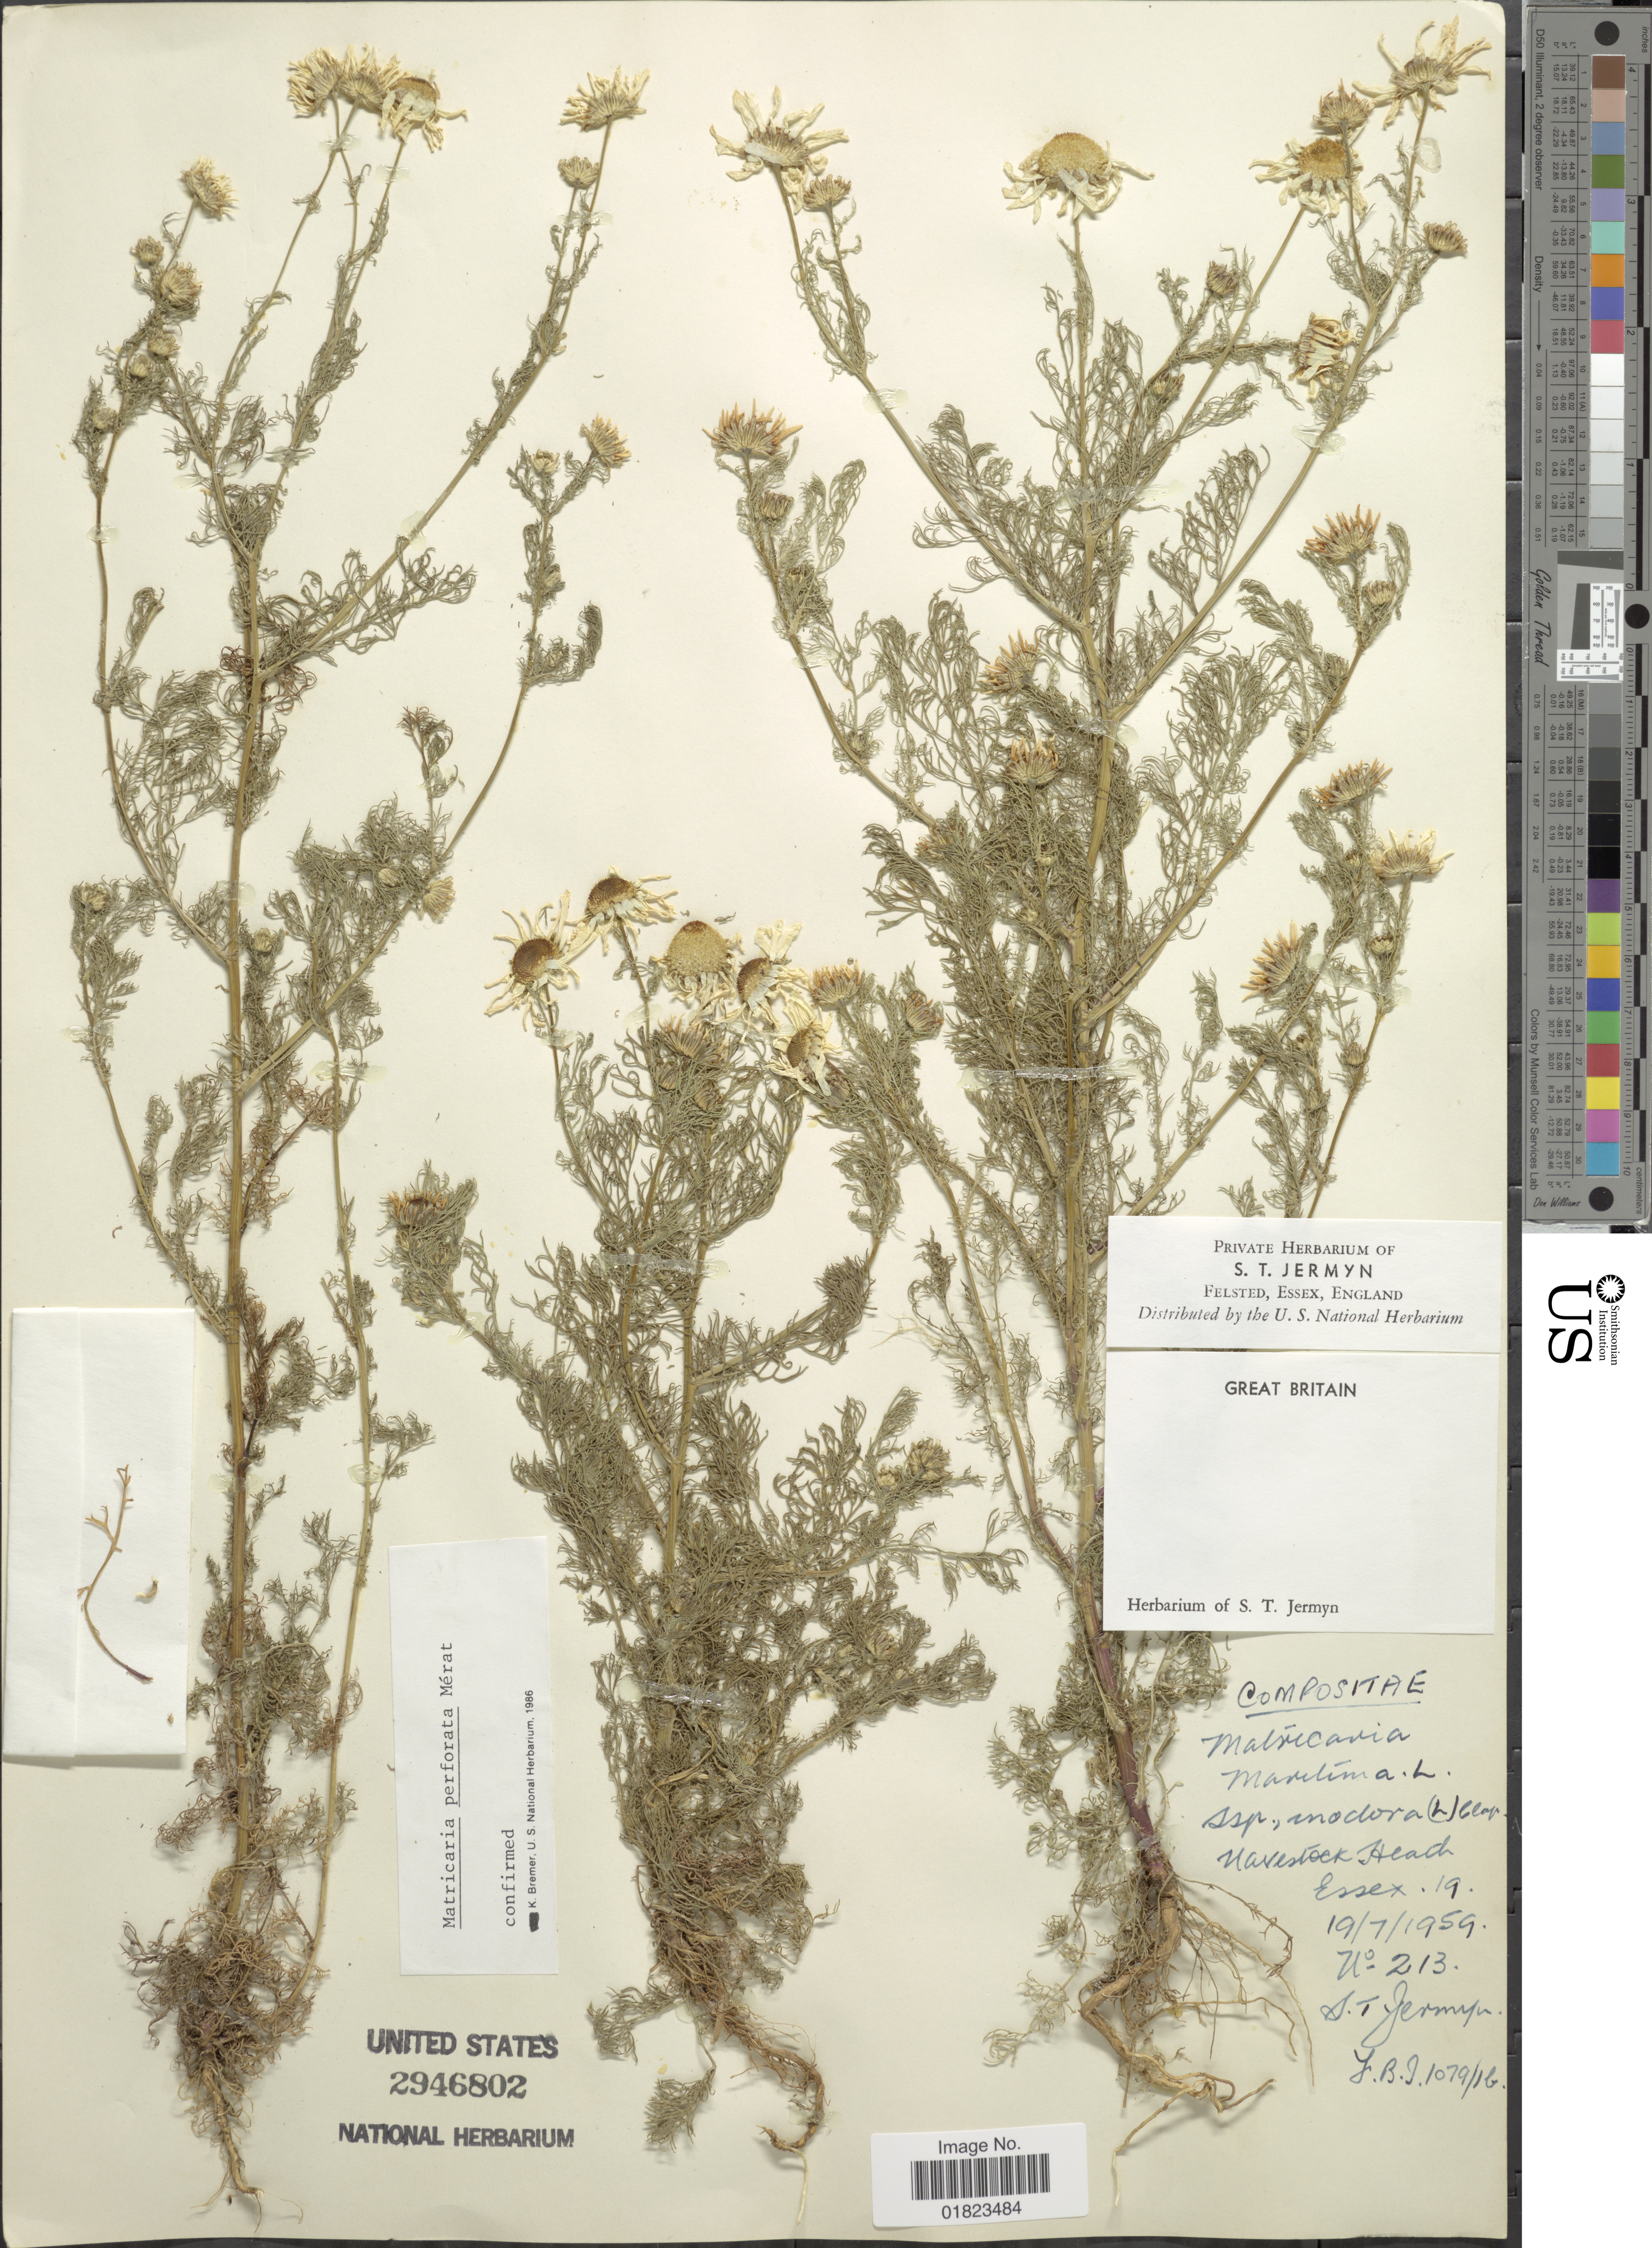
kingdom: Plantae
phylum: Tracheophyta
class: Magnoliopsida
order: Asterales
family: Asteraceae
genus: Tripleurospermum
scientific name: Tripleurospermum perforatum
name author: (Mérat) Laínz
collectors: S. Jermyn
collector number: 213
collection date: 1959-07-19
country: United Kingdom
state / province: England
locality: Great Britain. Navestock, Essex 19.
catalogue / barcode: US 2946802